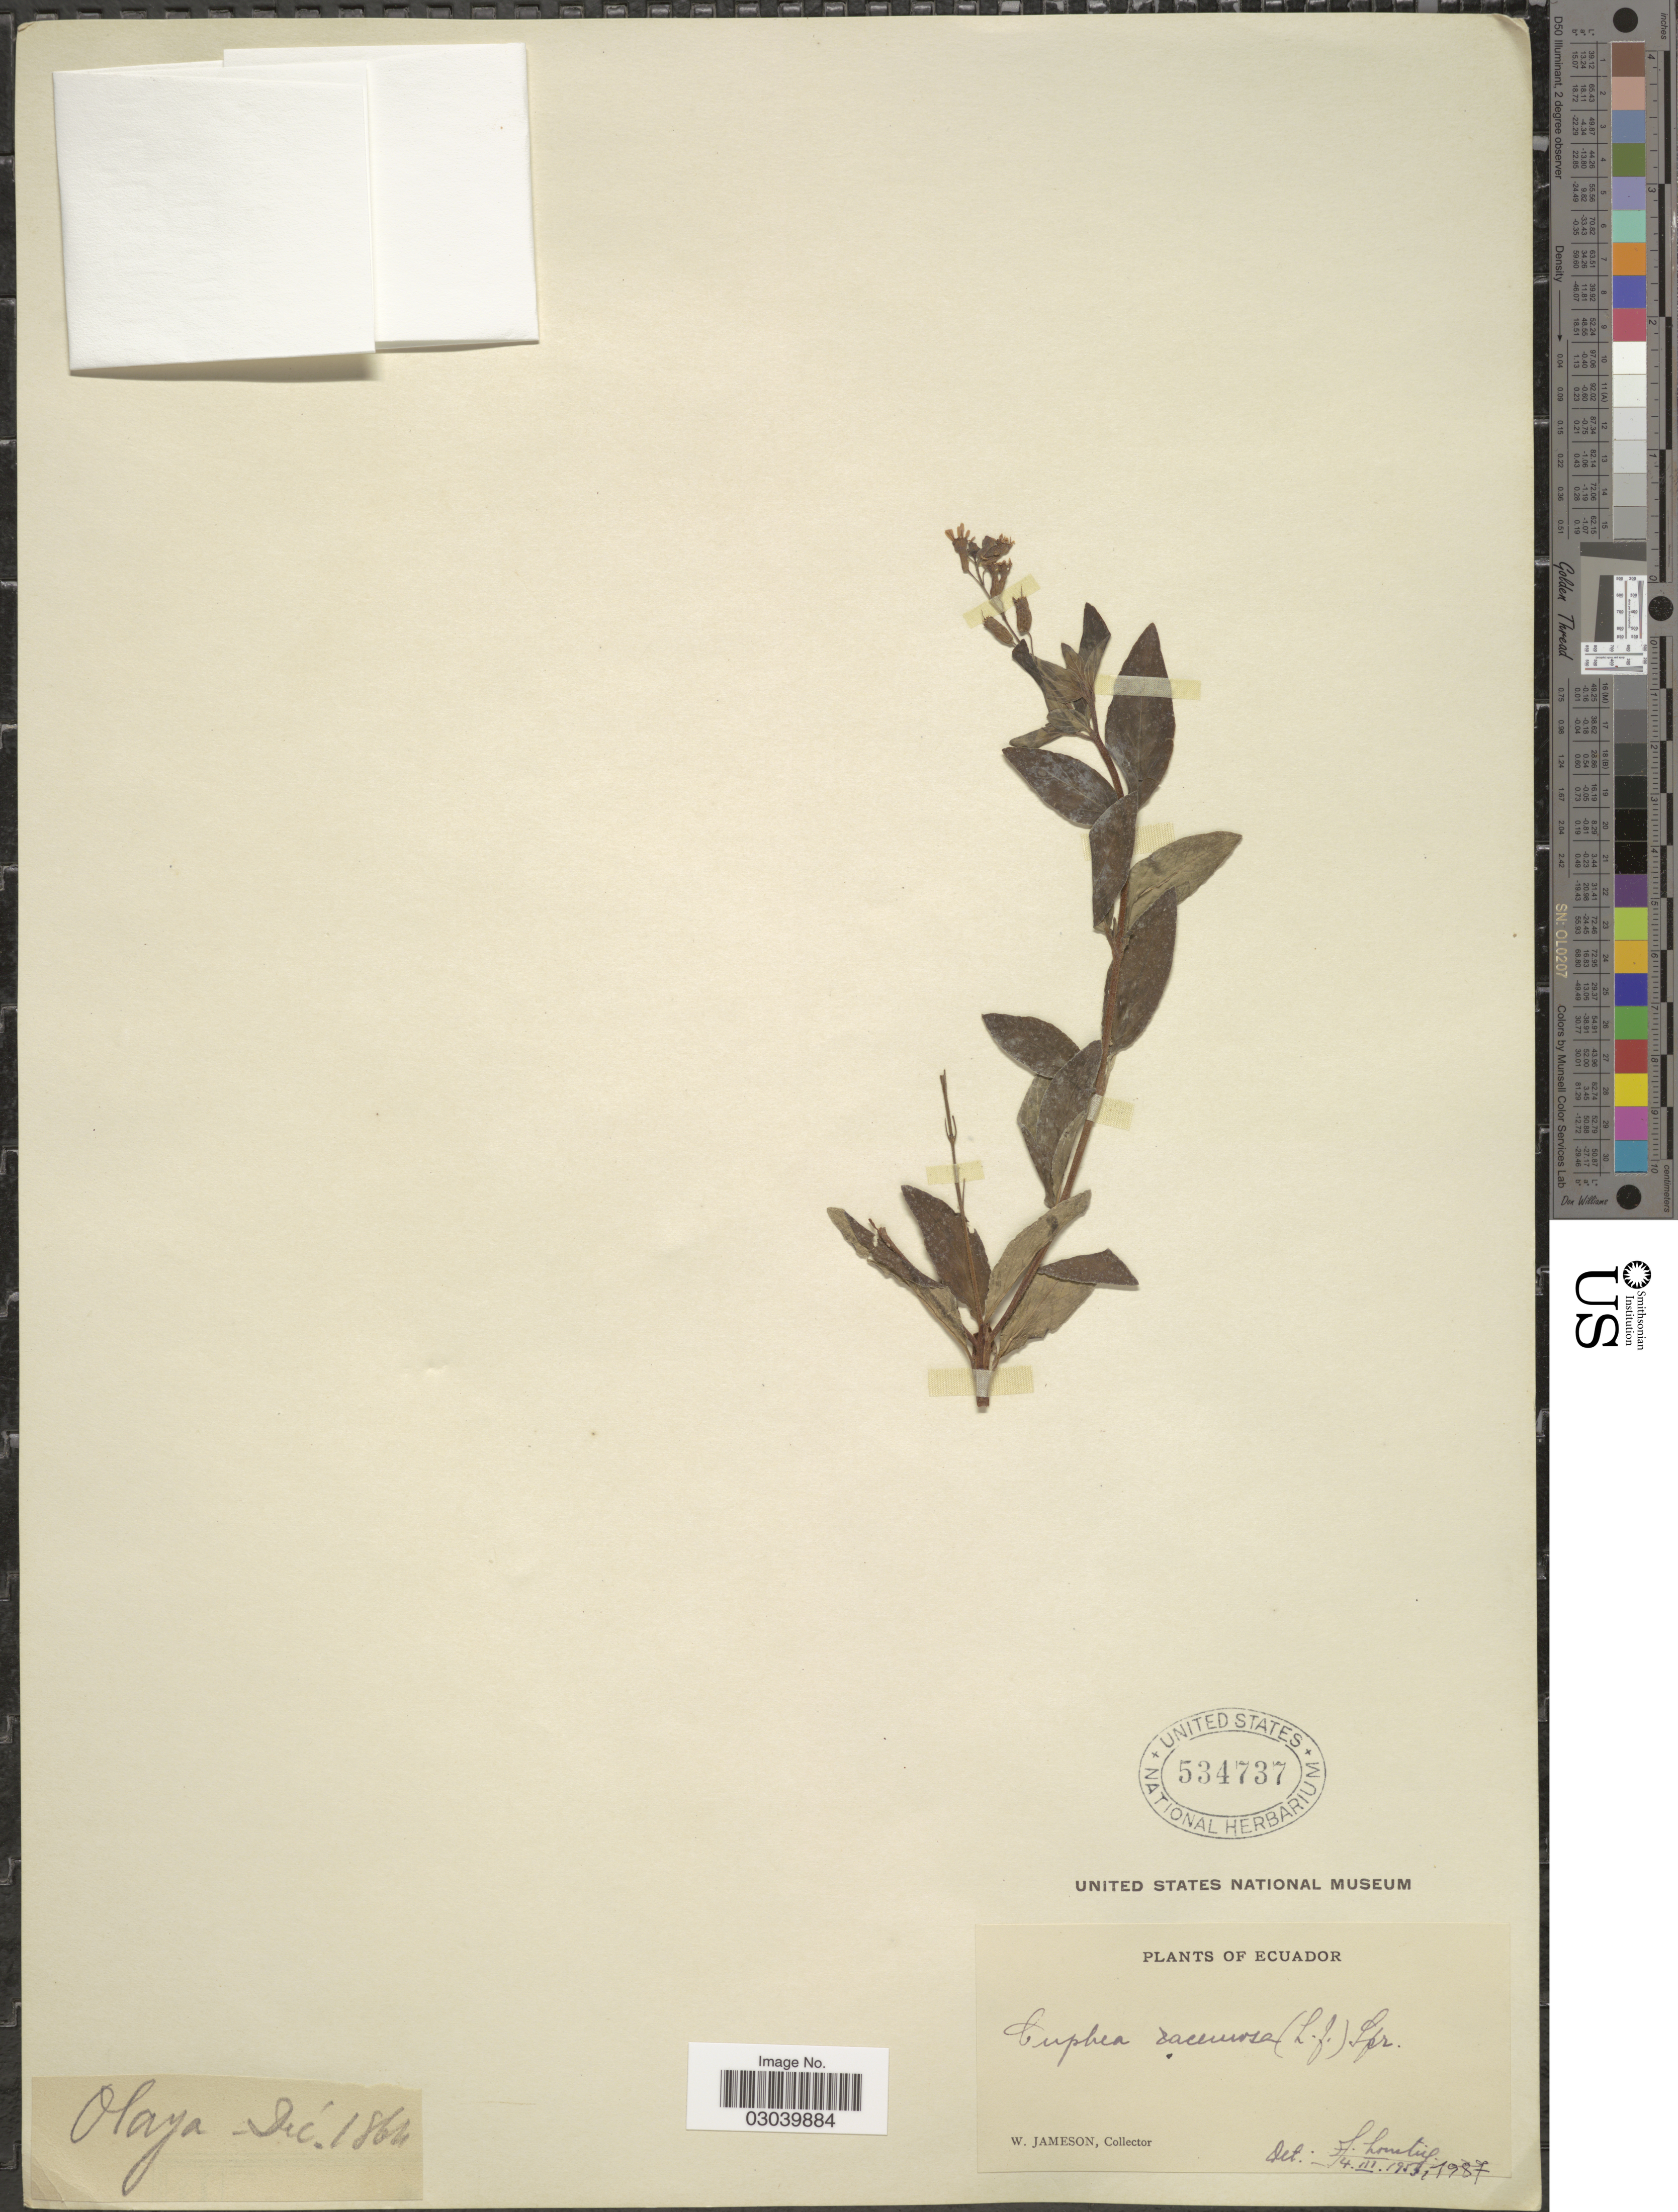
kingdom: Plantae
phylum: Tracheophyta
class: Magnoliopsida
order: Myrtales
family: Lythraceae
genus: Cuphea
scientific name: Cuphea racemosa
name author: (L. f.) Spreng.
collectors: W. Jameson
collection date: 1864-12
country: Ecuador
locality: Olaya.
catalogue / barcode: US 534737